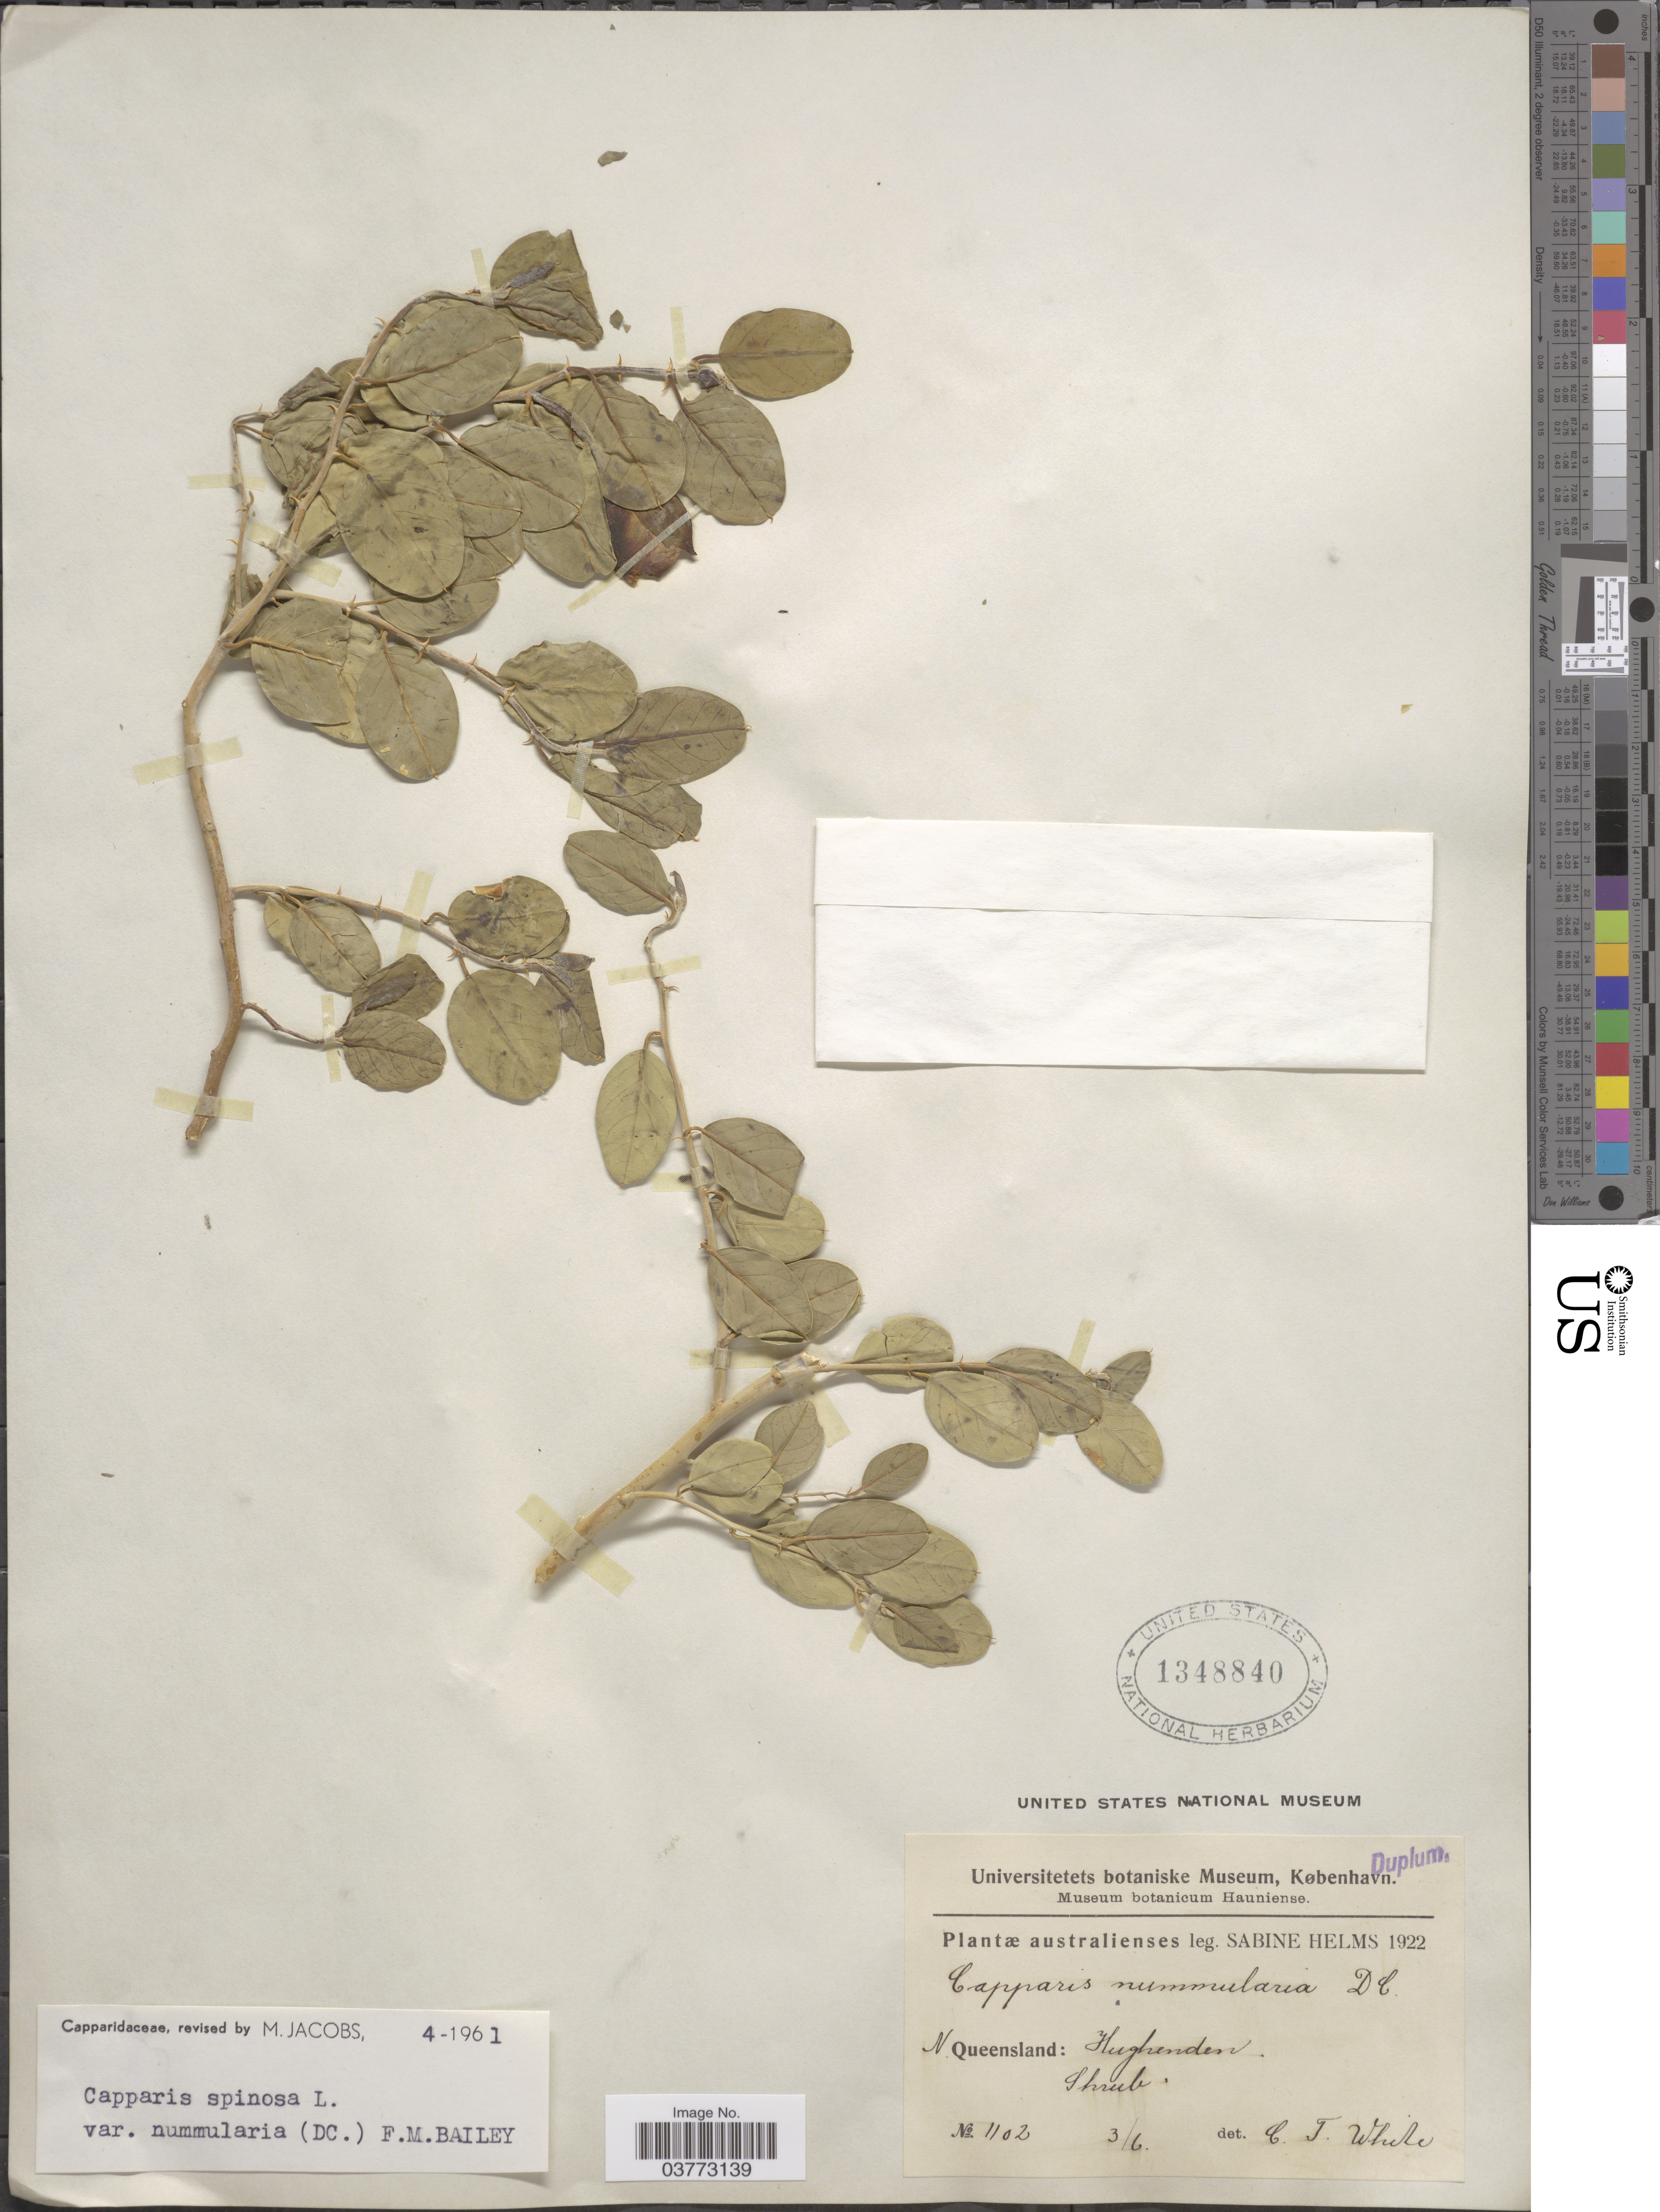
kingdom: Plantae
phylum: Tracheophyta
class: Magnoliopsida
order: Brassicales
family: Capparaceae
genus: Capparis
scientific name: Capparis spinosa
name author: L.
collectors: S. Helms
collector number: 1102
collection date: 1922-06-03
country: Australia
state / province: Queensland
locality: N. Queensland: Hughenden.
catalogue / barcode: US 1348840